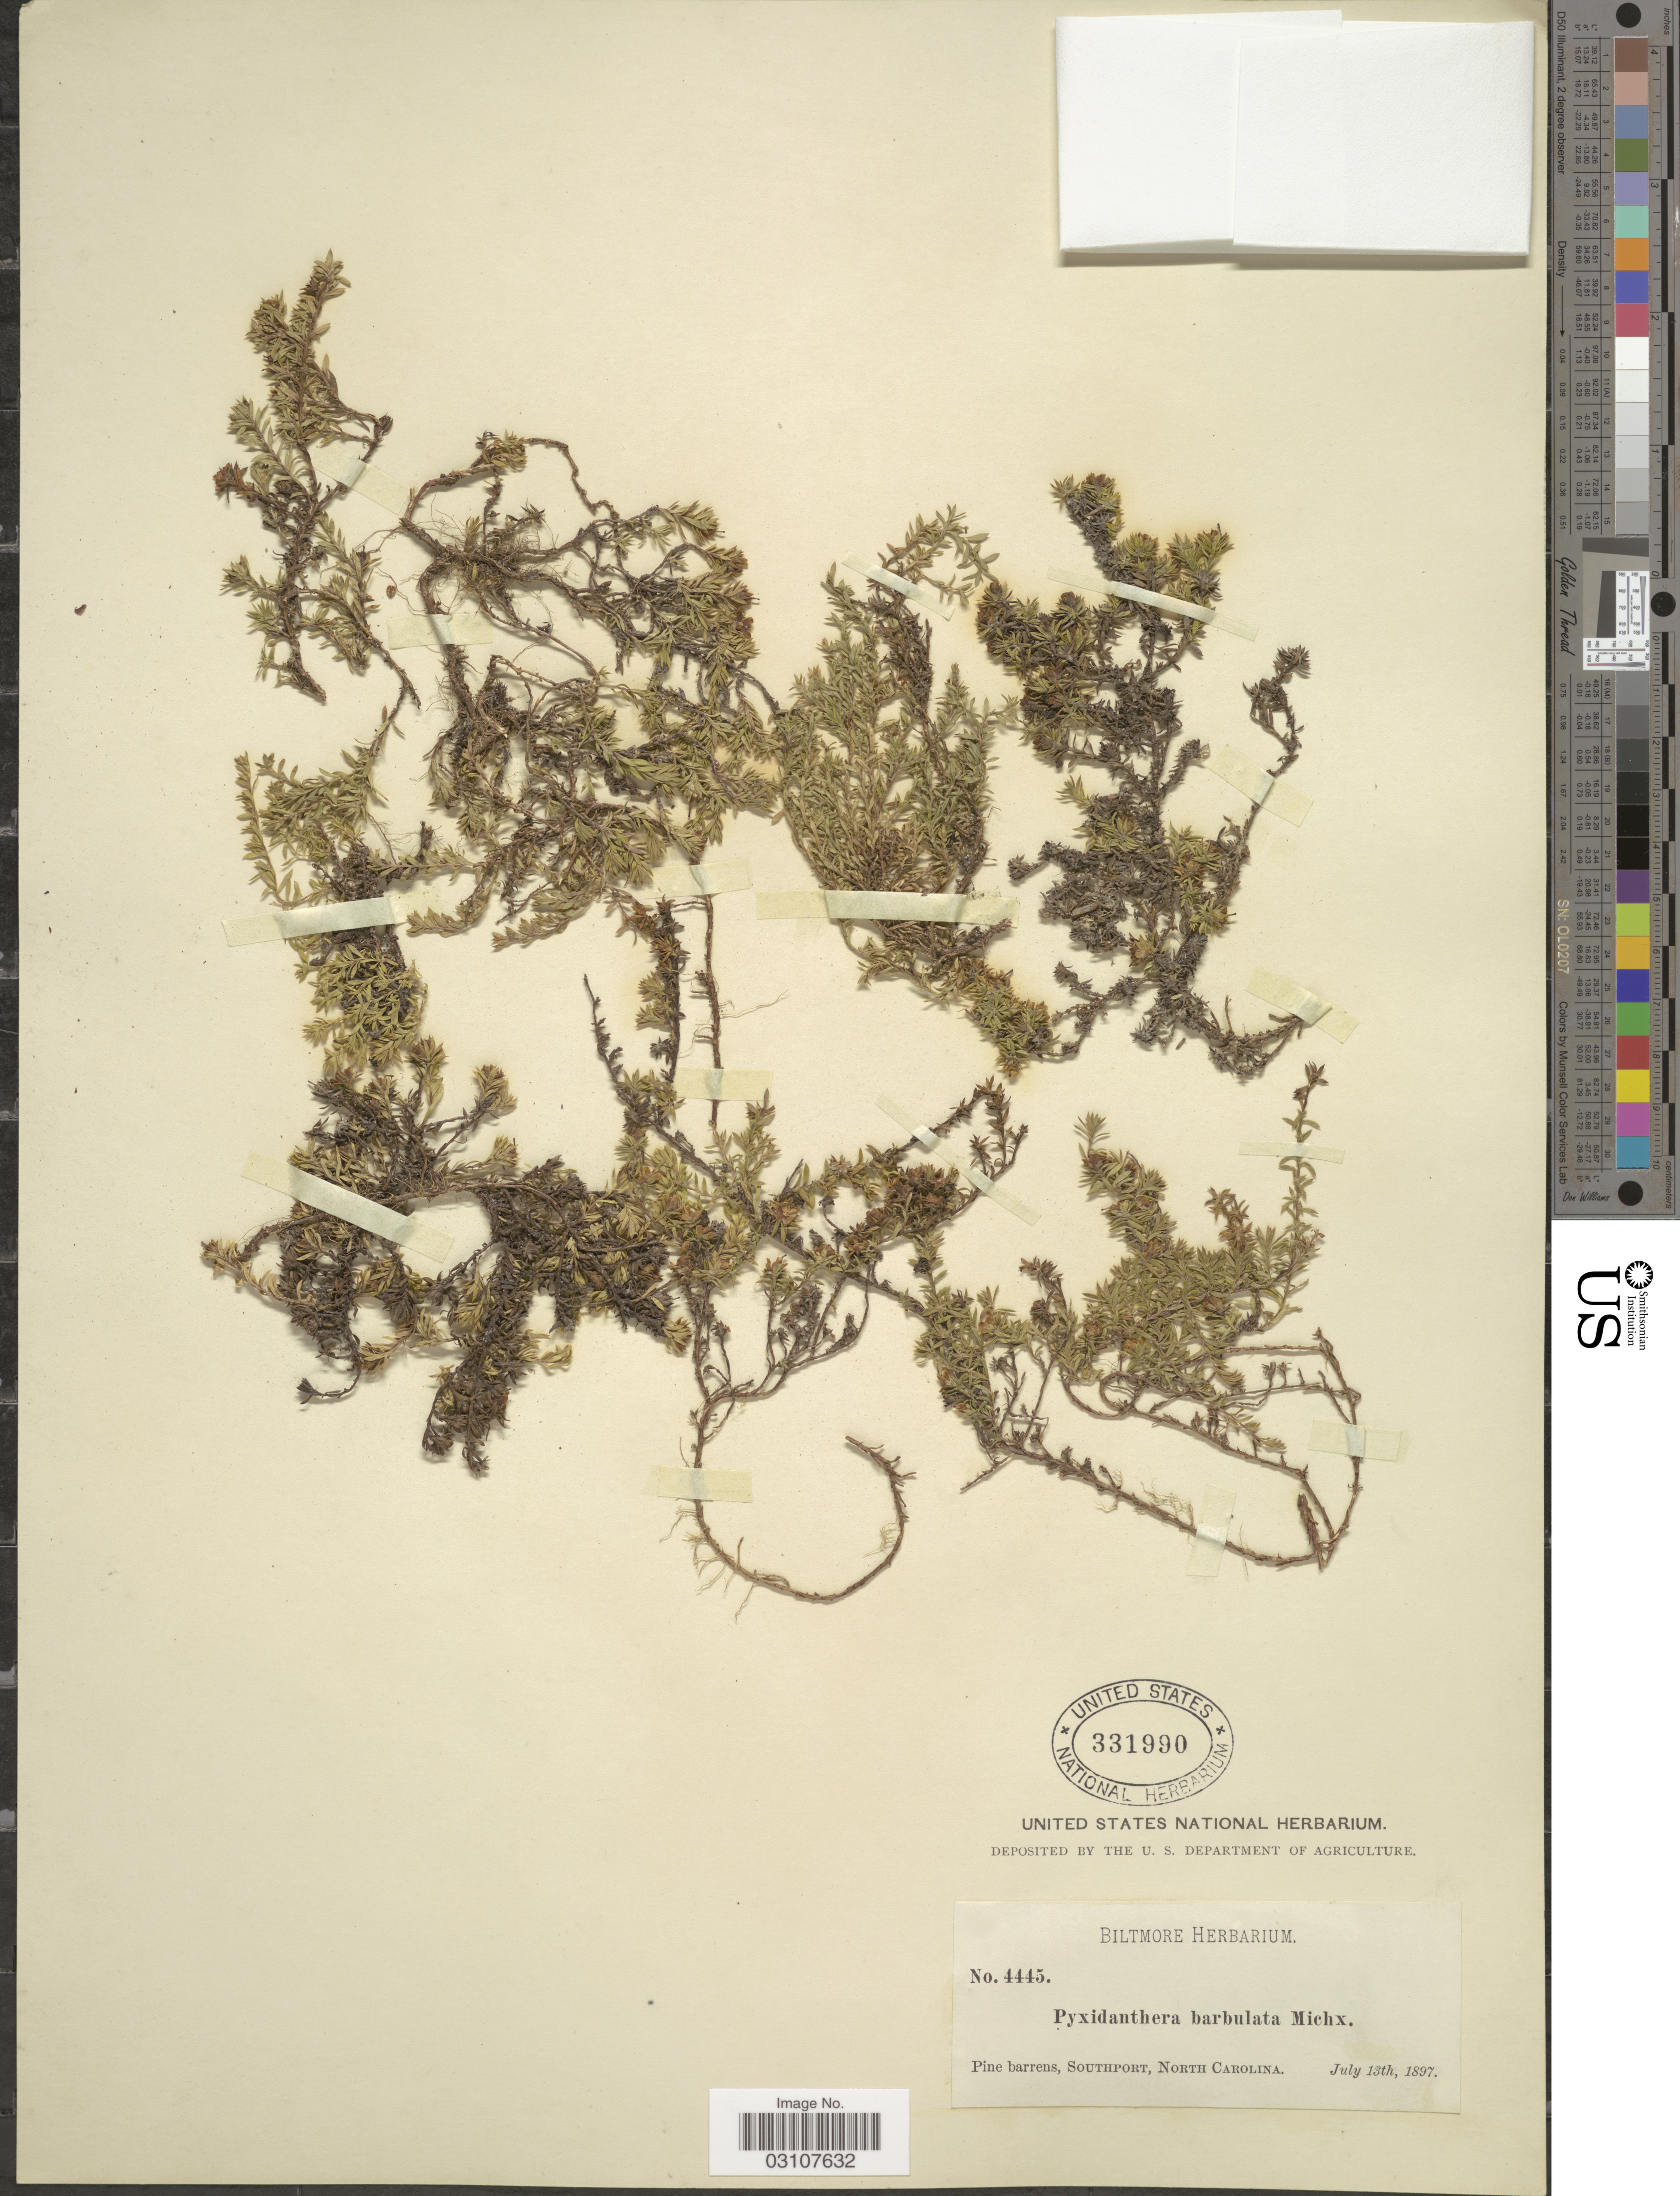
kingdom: Plantae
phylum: Tracheophyta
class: Magnoliopsida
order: Ericales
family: Diapensiaceae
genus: Pyxidanthera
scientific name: Pyxidanthera barbulata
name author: Michx.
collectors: ex herb. Biltmore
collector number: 4445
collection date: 1897-07-13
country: United States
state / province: North Carolina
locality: Southport.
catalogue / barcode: US 331990